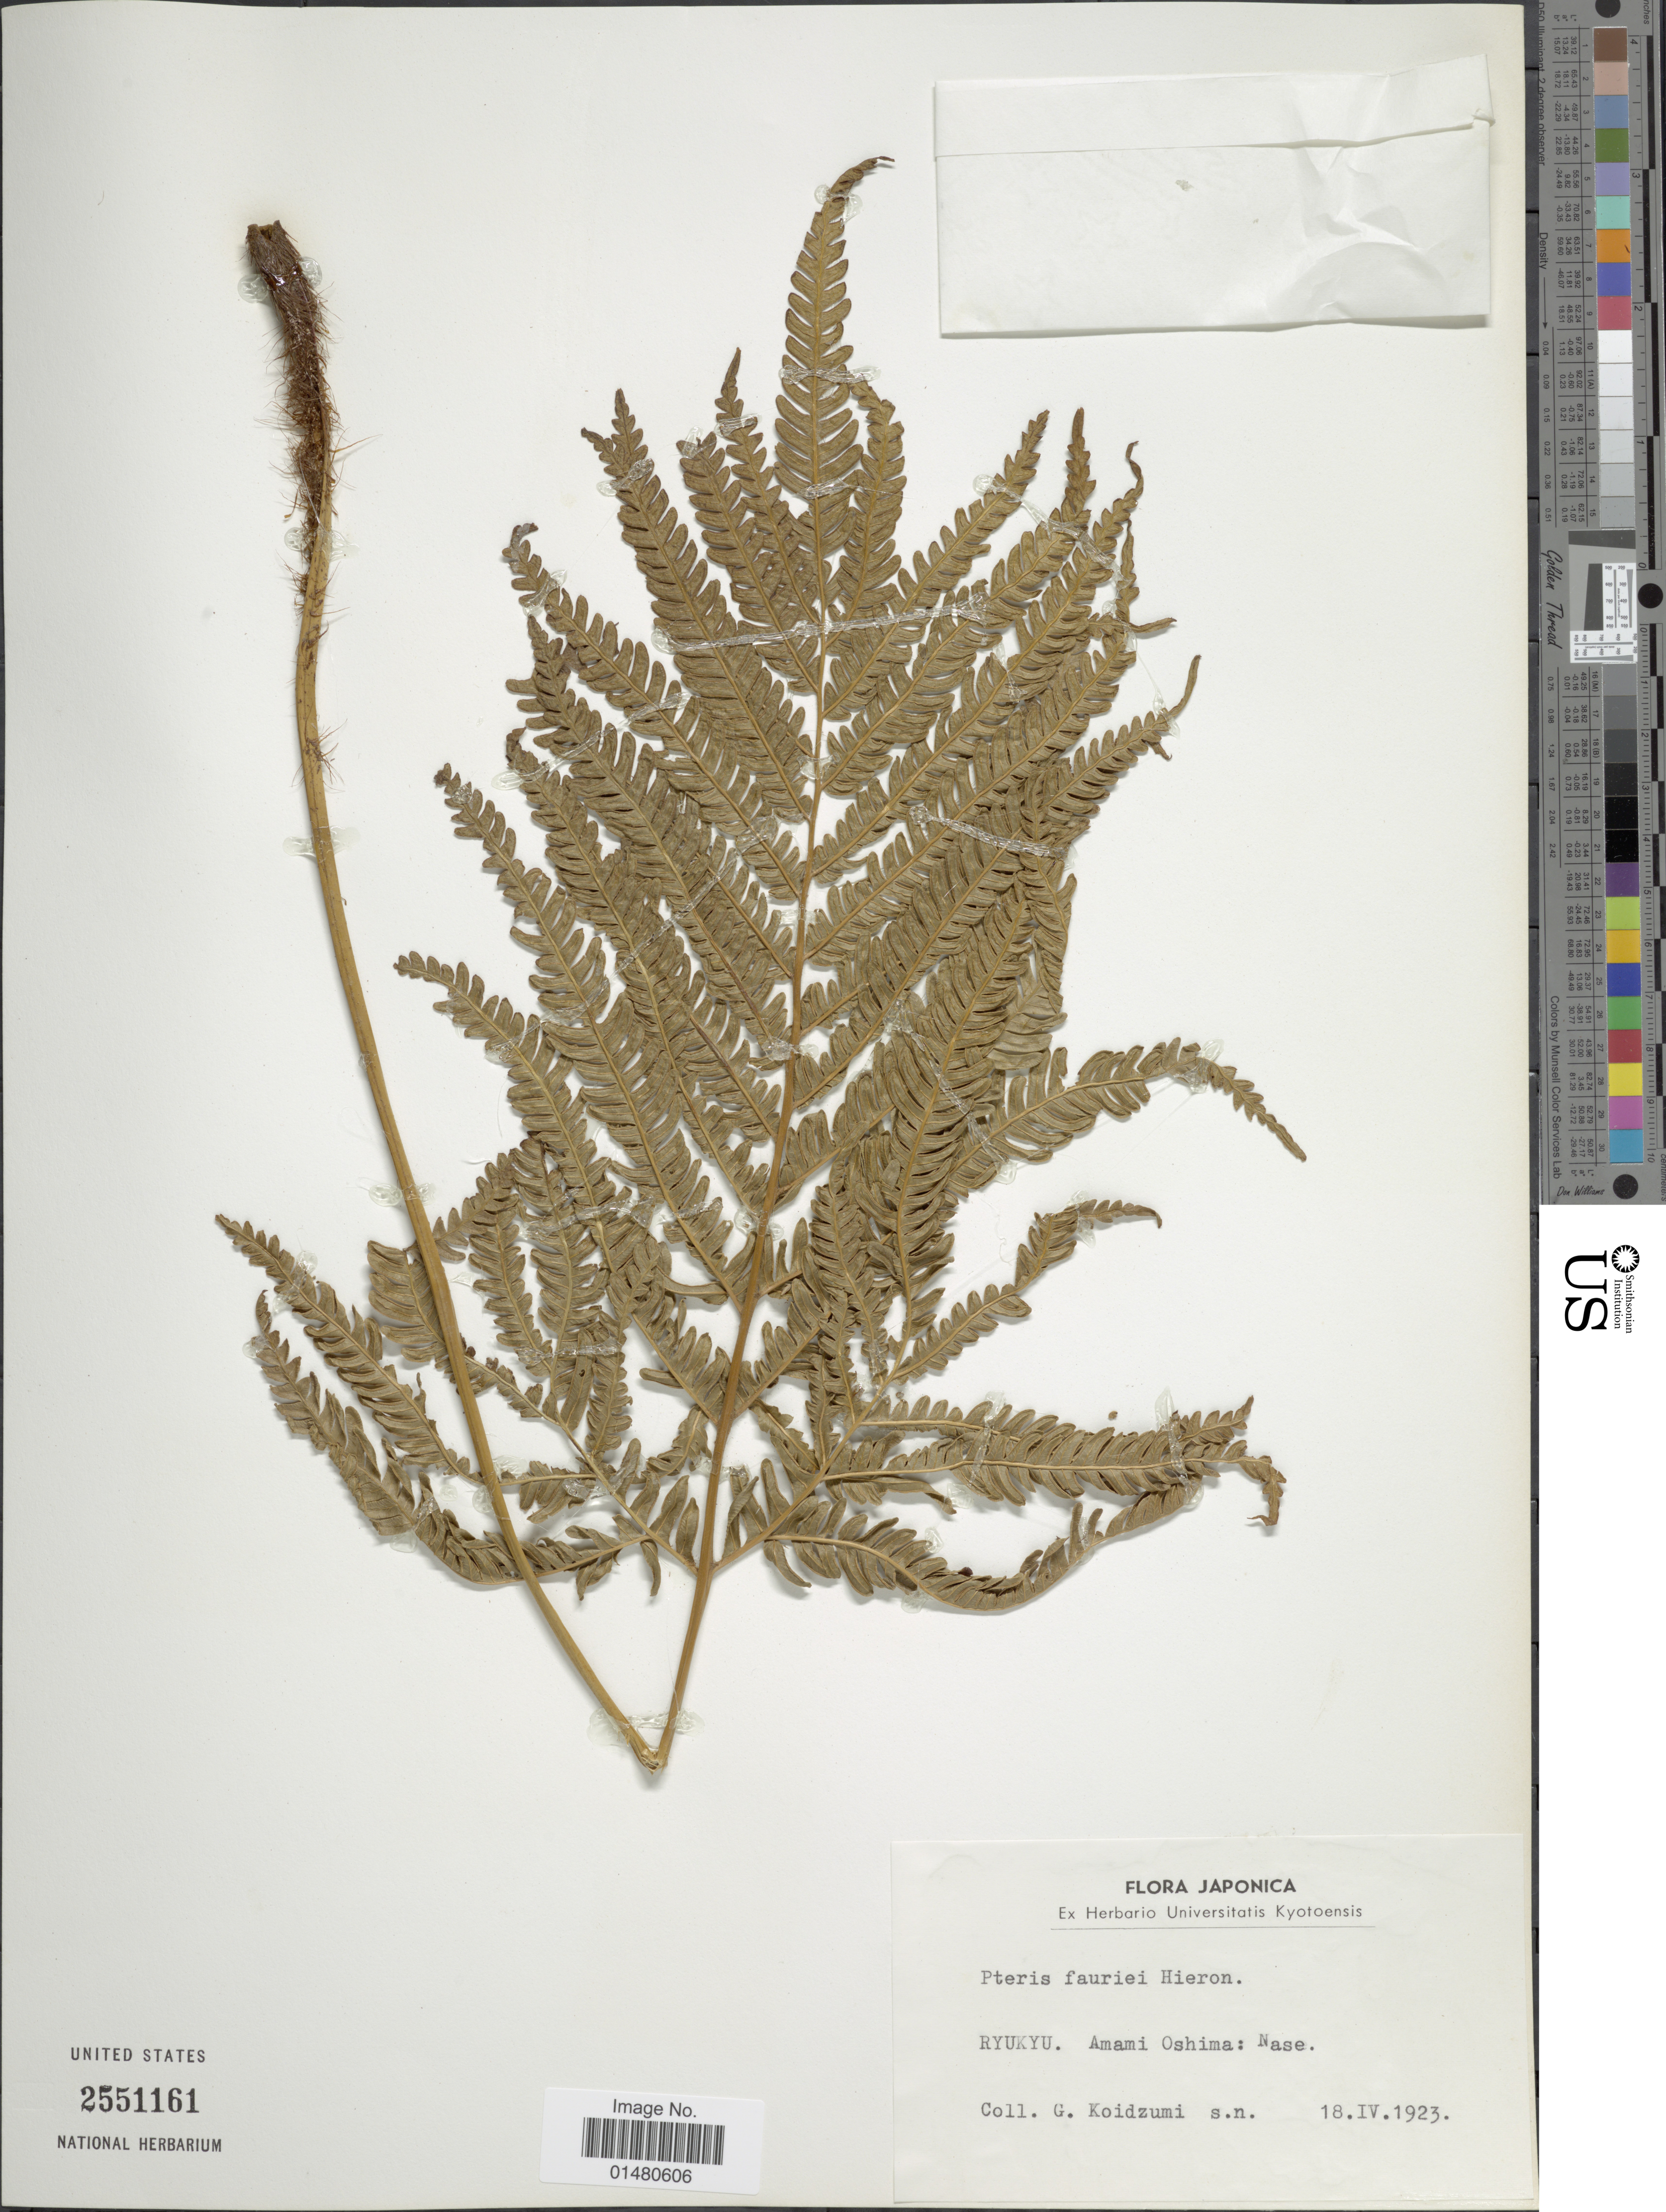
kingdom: Plantae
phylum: Tracheophyta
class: Polypodiopsida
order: Polypodiales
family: Pteridaceae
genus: Pteris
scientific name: Pteris fauriei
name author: Hieron.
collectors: G. Koidzumi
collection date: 1923-04-18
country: Japan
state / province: Okinawa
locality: Ryukyu. Amami Oshima: Nase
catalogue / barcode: US 2551161